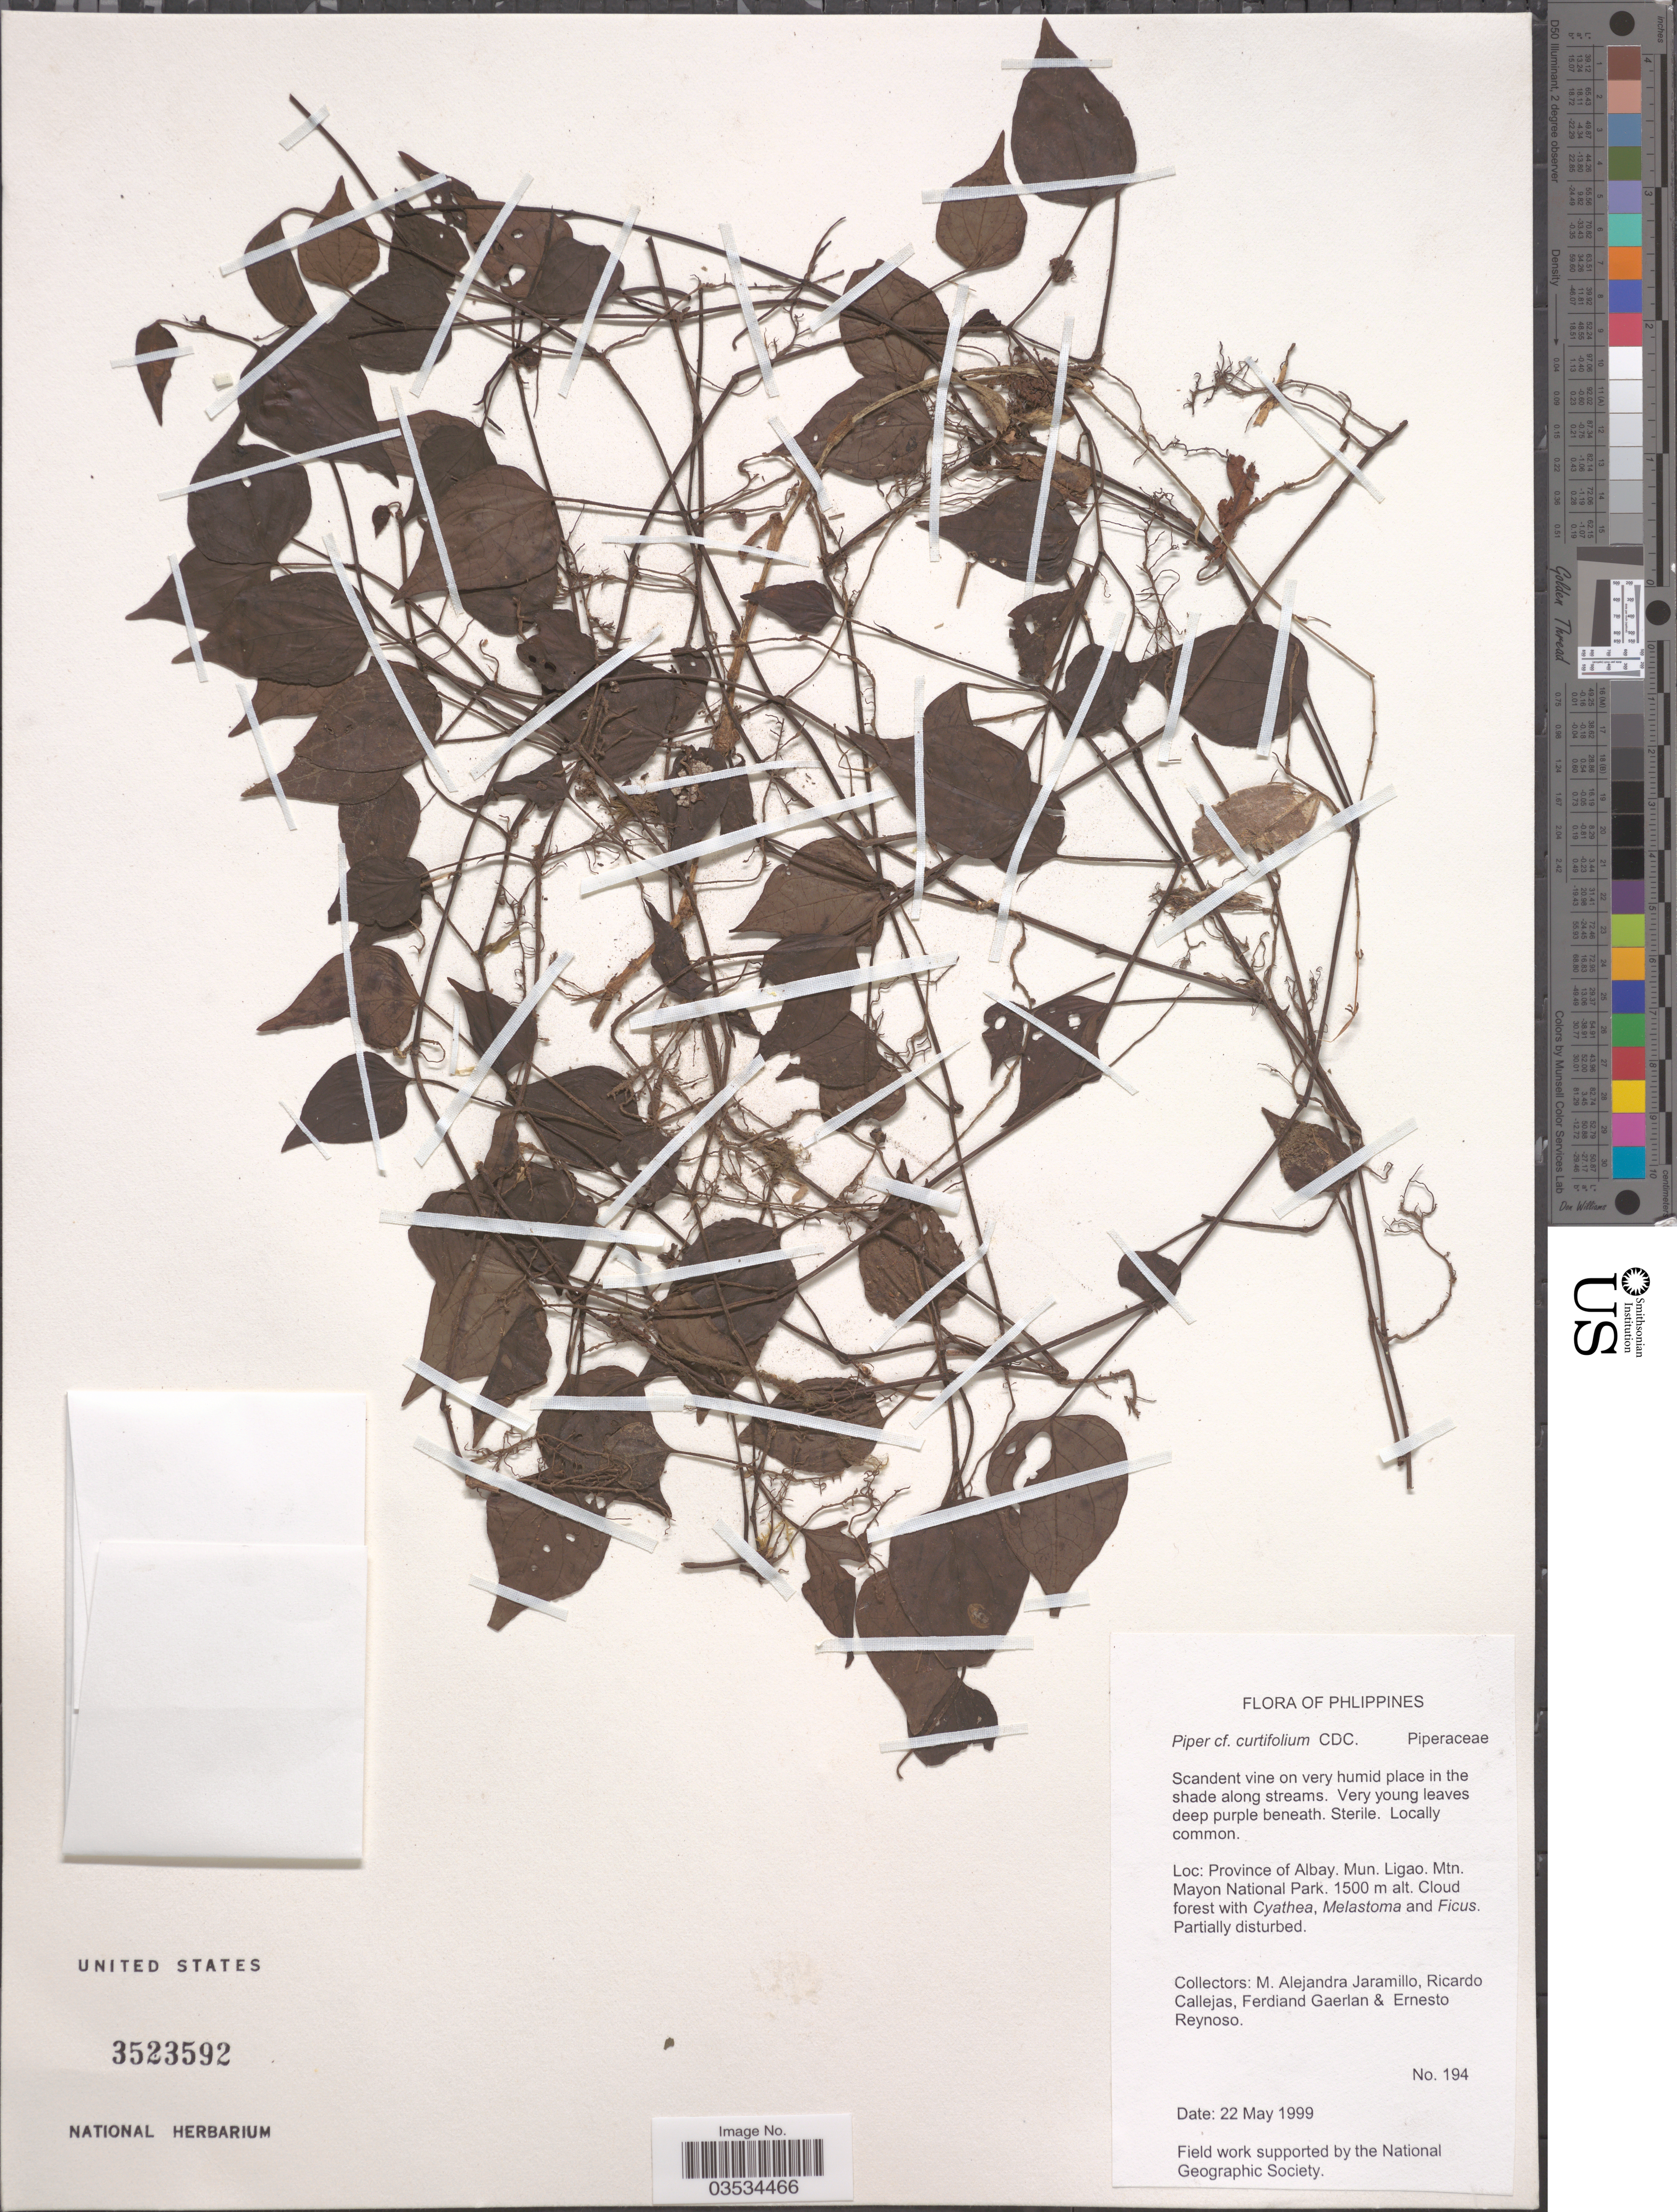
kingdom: Plantae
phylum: Tracheophyta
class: Magnoliopsida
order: Piperales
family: Piperaceae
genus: Piper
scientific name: Piper curtifolium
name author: C. DC.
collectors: M. A. Jaramillo, R. Callejas, F. Gaerlan & E. Reynoso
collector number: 194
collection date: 1999-05-22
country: Philippines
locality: Province of Albay. Mun. Ligao. Mtn. Mayon National Park.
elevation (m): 1500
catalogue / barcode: US 3523592